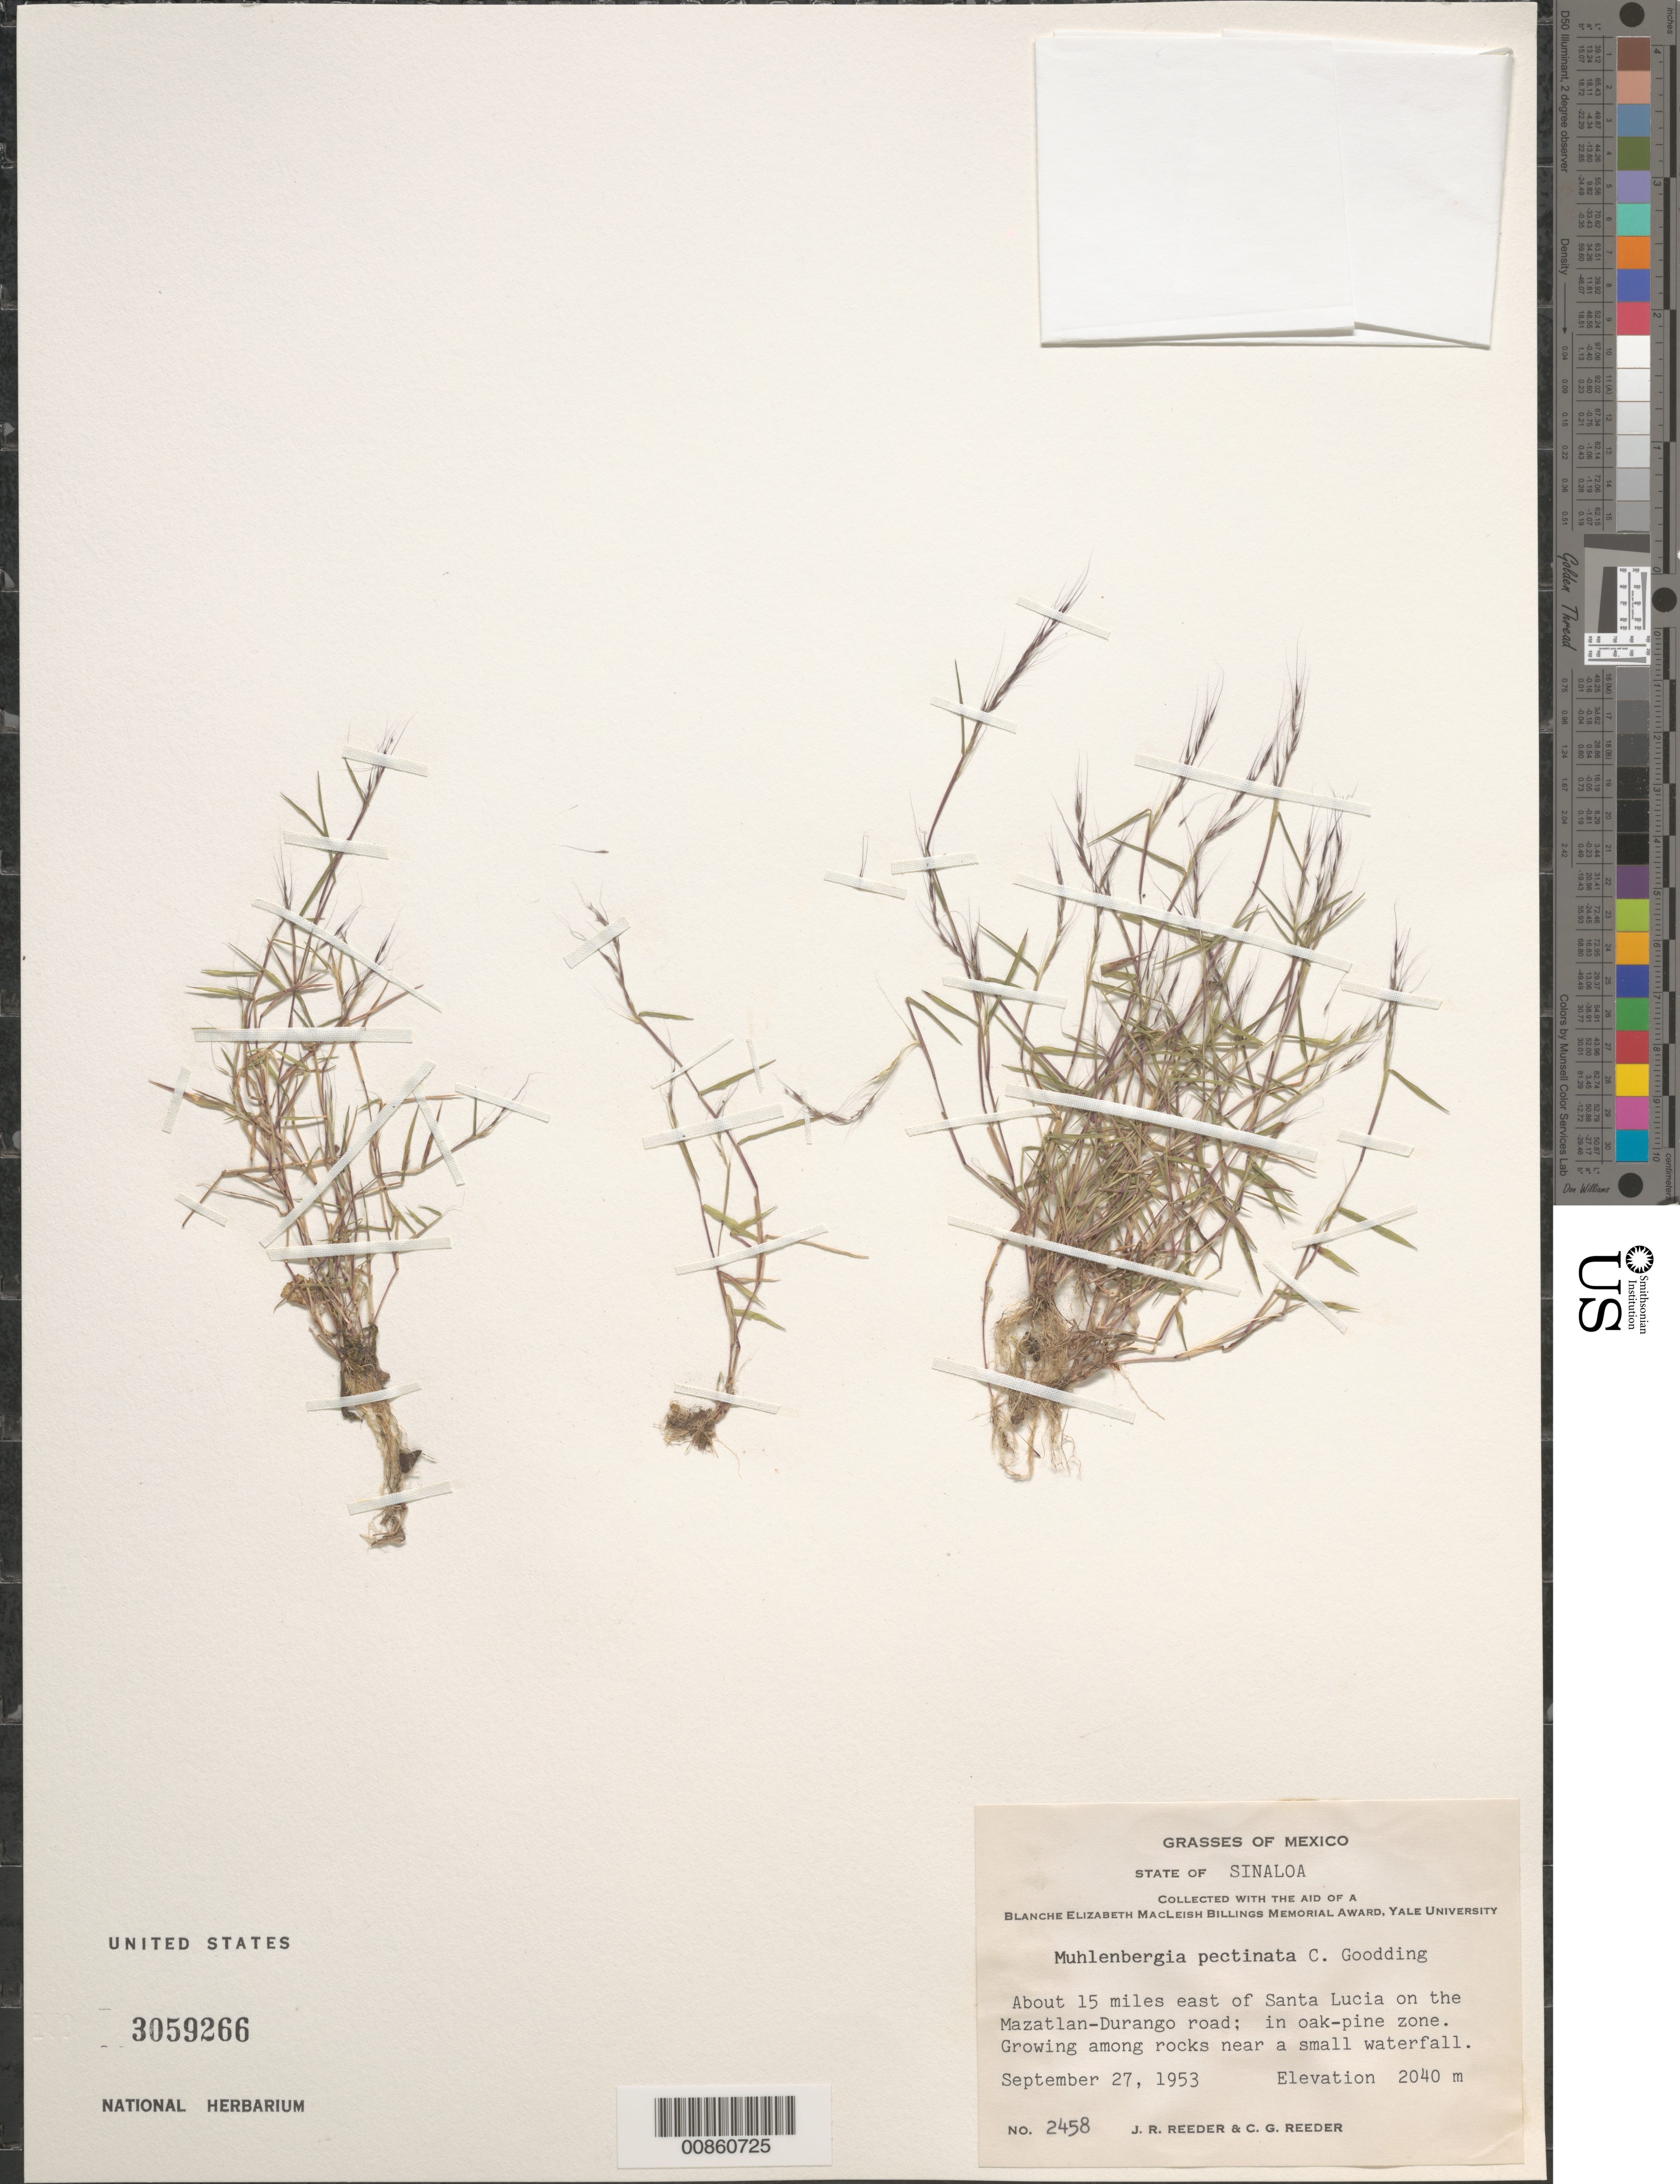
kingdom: Plantae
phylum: Tracheophyta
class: Liliopsida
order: Poales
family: Poaceae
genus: Muhlenbergia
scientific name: Muhlenbergia pectinata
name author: C.O. Goodd.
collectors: J. R. Reeder & C. G. Reeder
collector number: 2458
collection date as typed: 27 Sep 1953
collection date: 1953-09-27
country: Mexico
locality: About 15 mi E of Santa Lucia on the Mazatlan- Durango road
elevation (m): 2040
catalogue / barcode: US 3059266